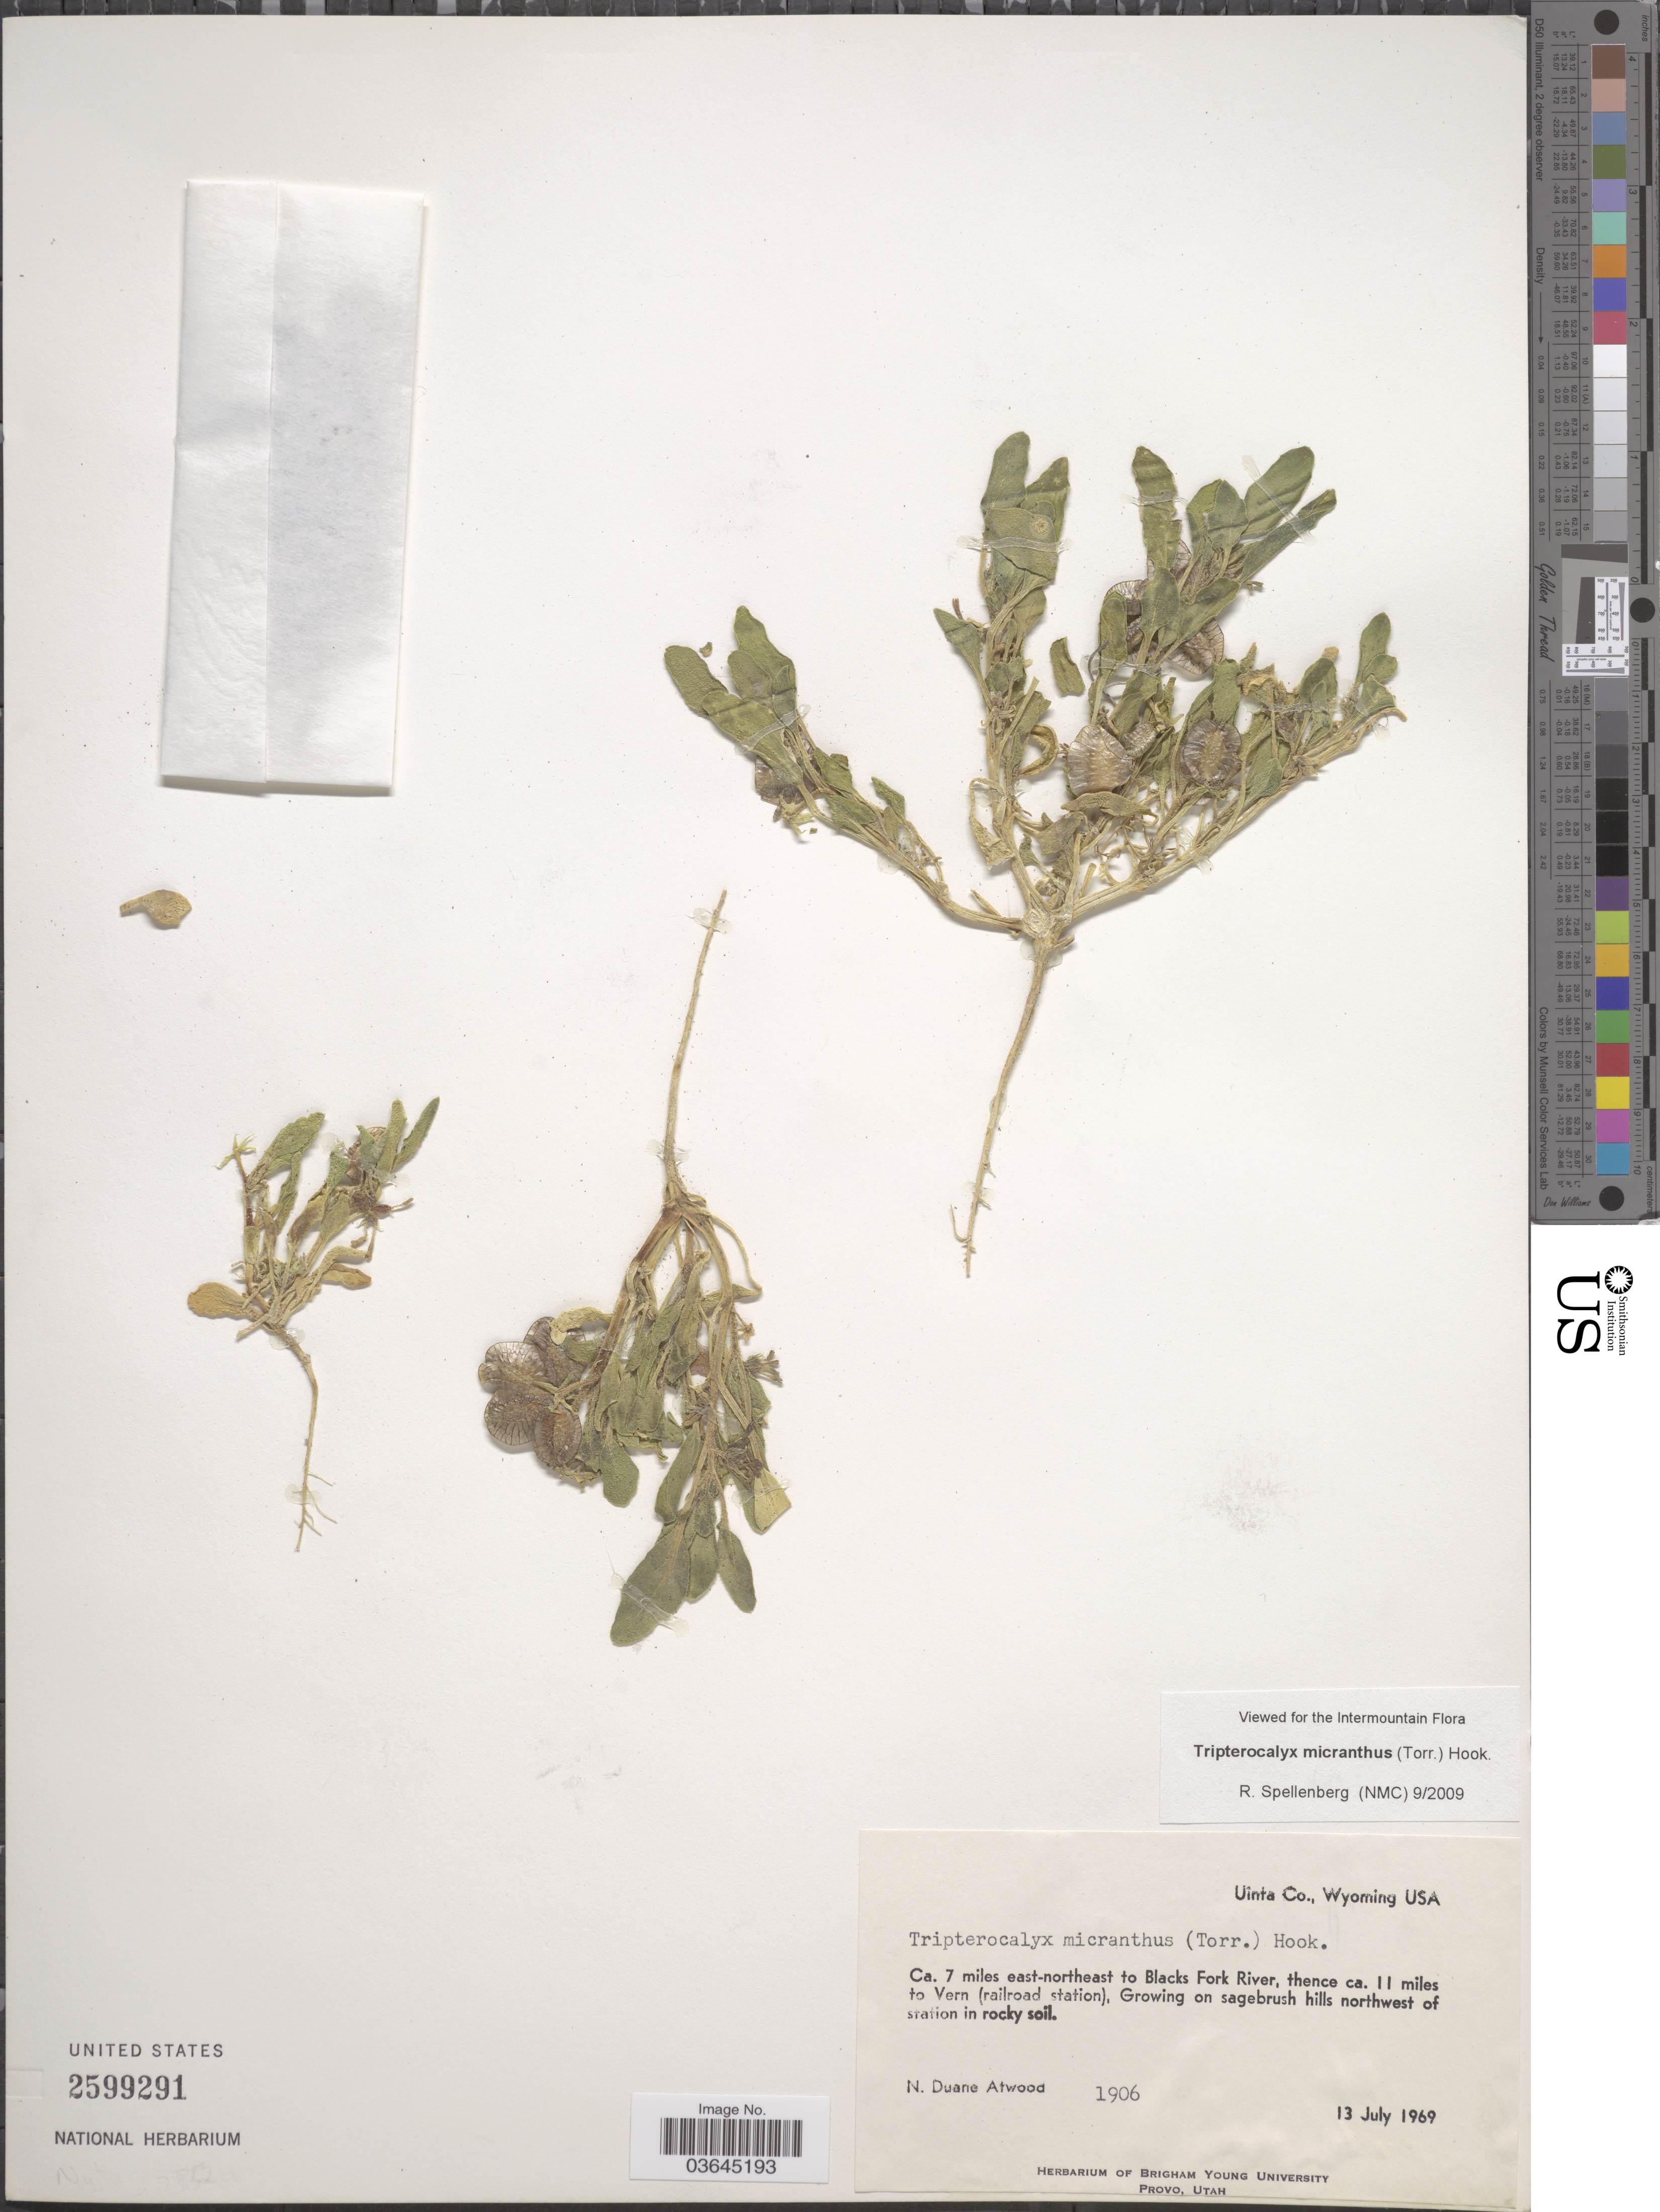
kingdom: Plantae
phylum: Tracheophyta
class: Magnoliopsida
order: Caryophyllales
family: Nyctaginaceae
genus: Tripterocalyx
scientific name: Tripterocalyx micranthus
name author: (Torr.) Hook.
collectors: N. Atwood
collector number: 1906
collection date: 1969-07-13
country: United States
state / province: Wyoming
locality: Uinta Co. Ca. 7 miles east-northeast to Black Fork River, thence ca. 11 miles to Vern (railroad station), Growing on sagebrush hills northwest of station in rocky soil.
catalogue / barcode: US 2599291